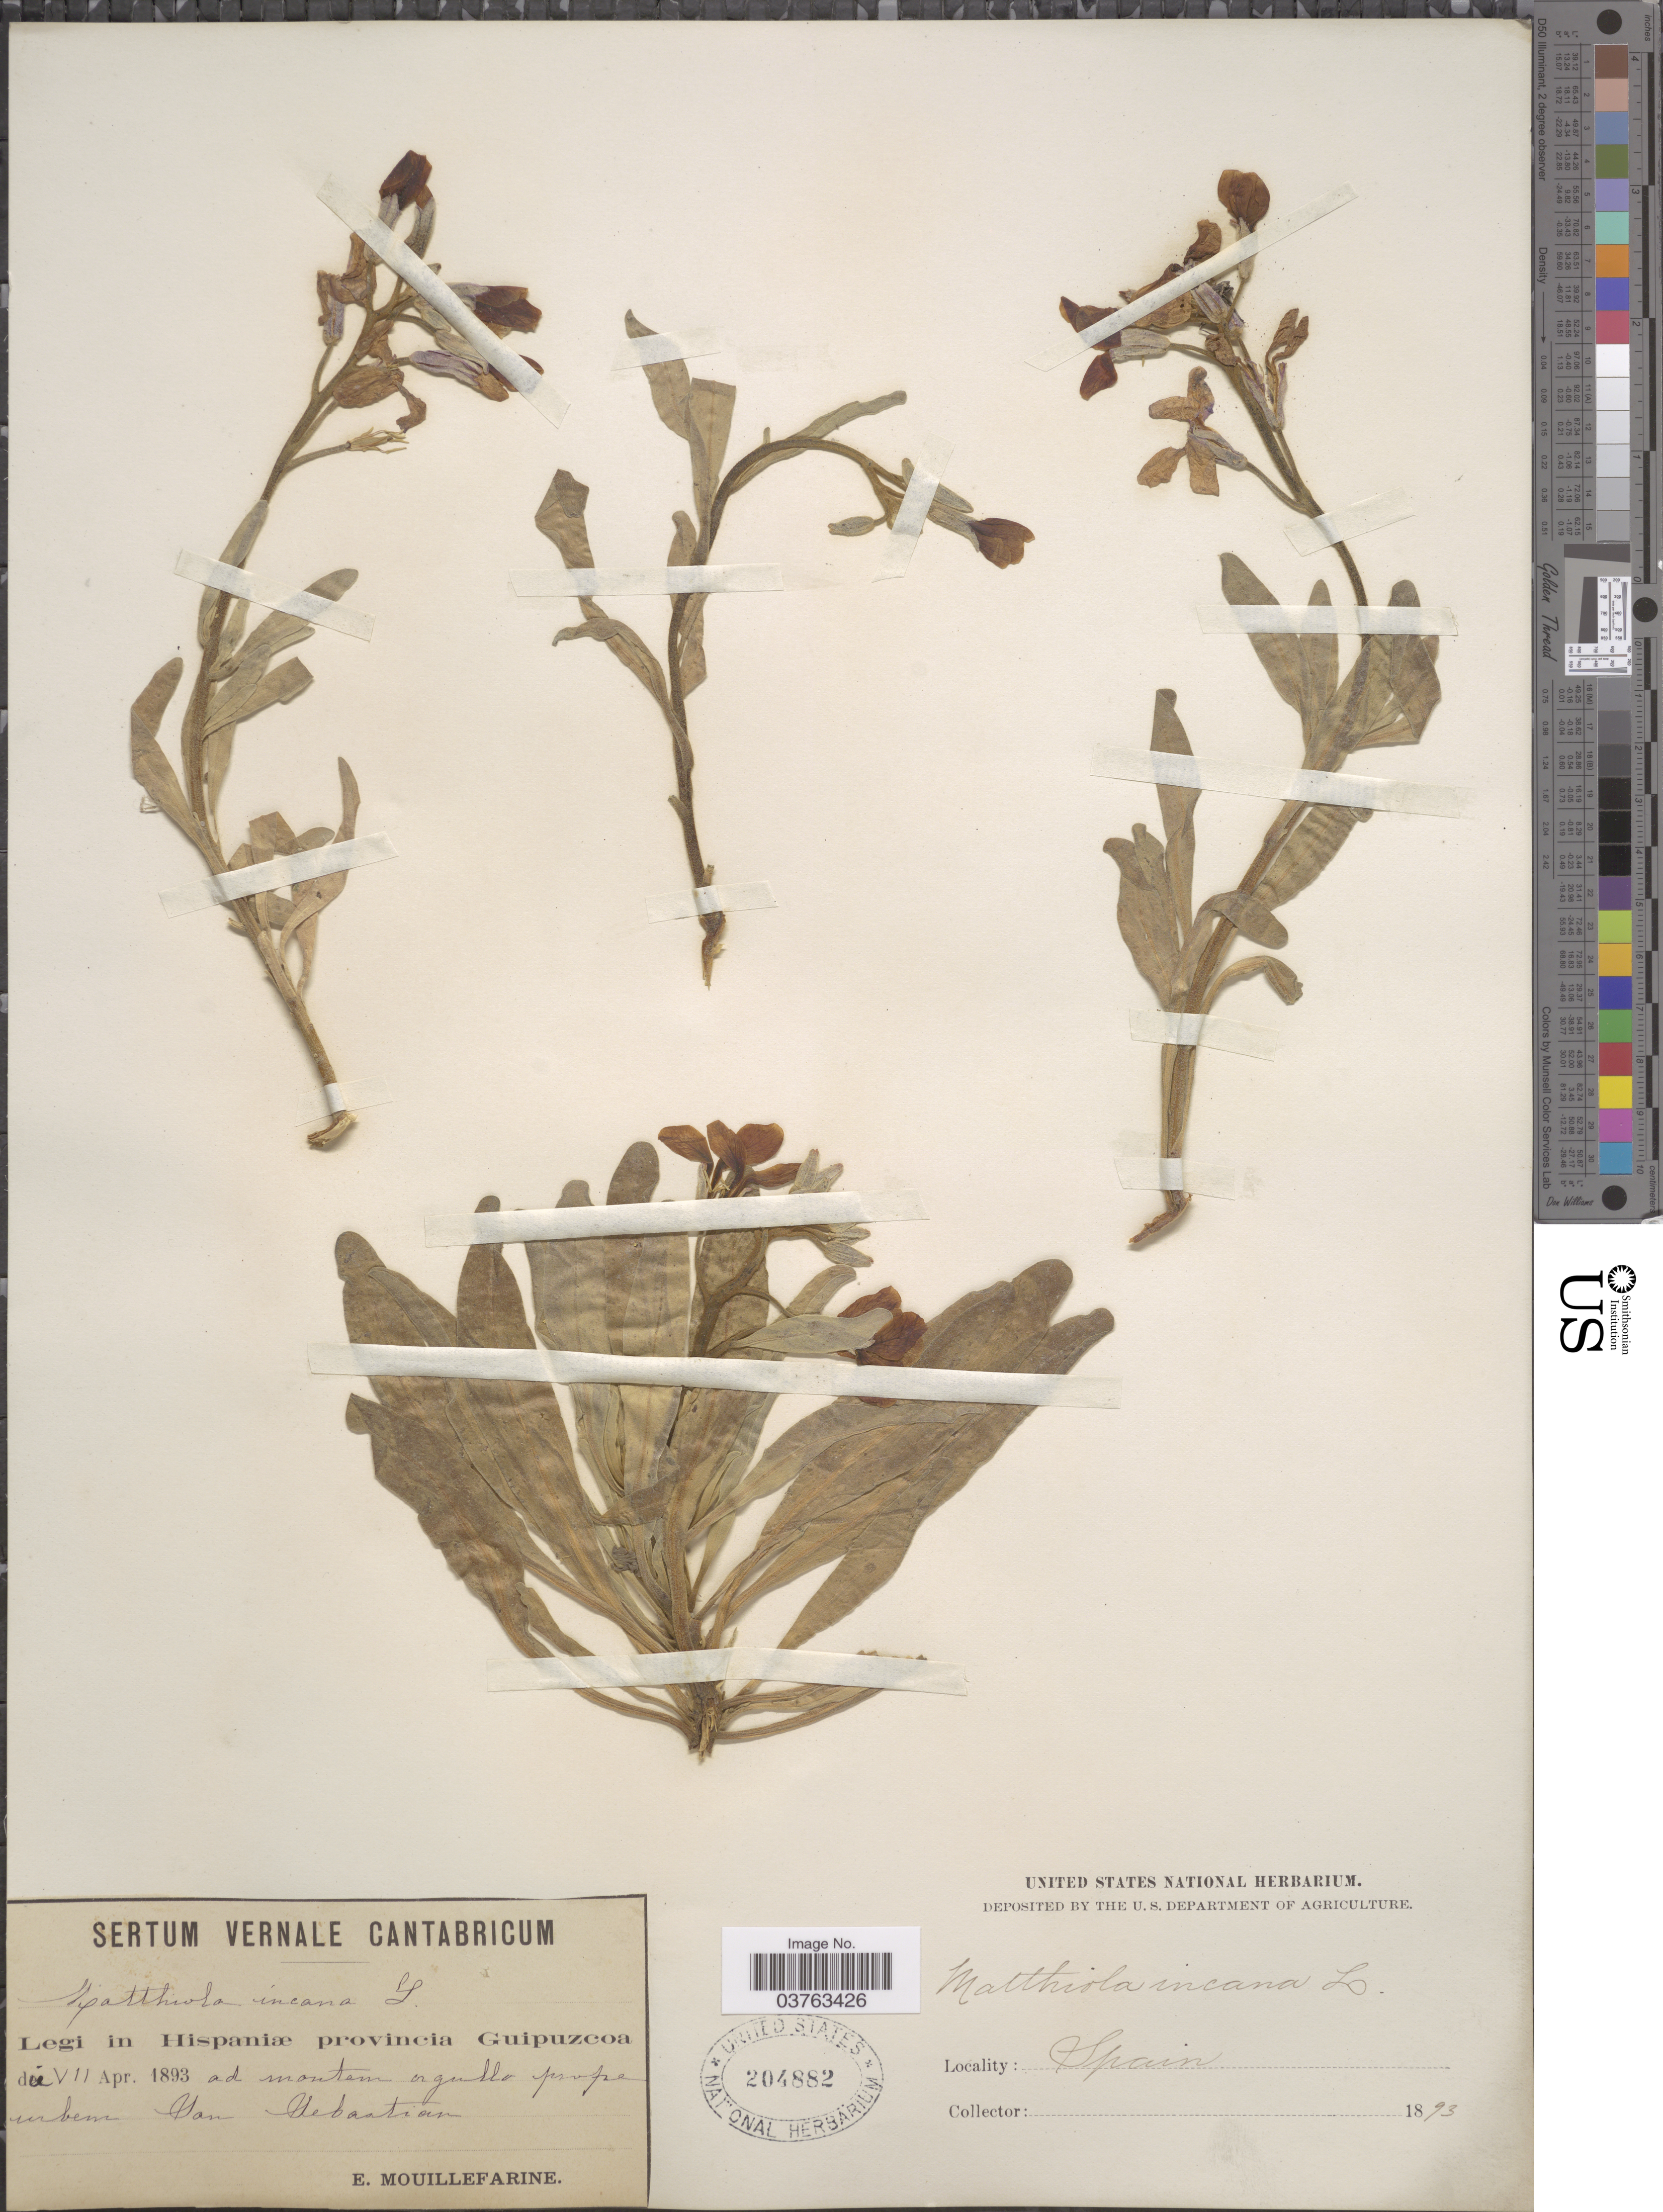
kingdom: Plantae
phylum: Tracheophyta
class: Magnoliopsida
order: Brassicales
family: Brassicaceae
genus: Matthiola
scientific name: Matthiola incana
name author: (L.) W.T. Aiton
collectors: E. Mouillefarine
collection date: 1893-07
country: Spain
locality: Hispaniæ provincia Guipuzcoa ad montem agullo prope urbem San Sebastian.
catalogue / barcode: US 204882